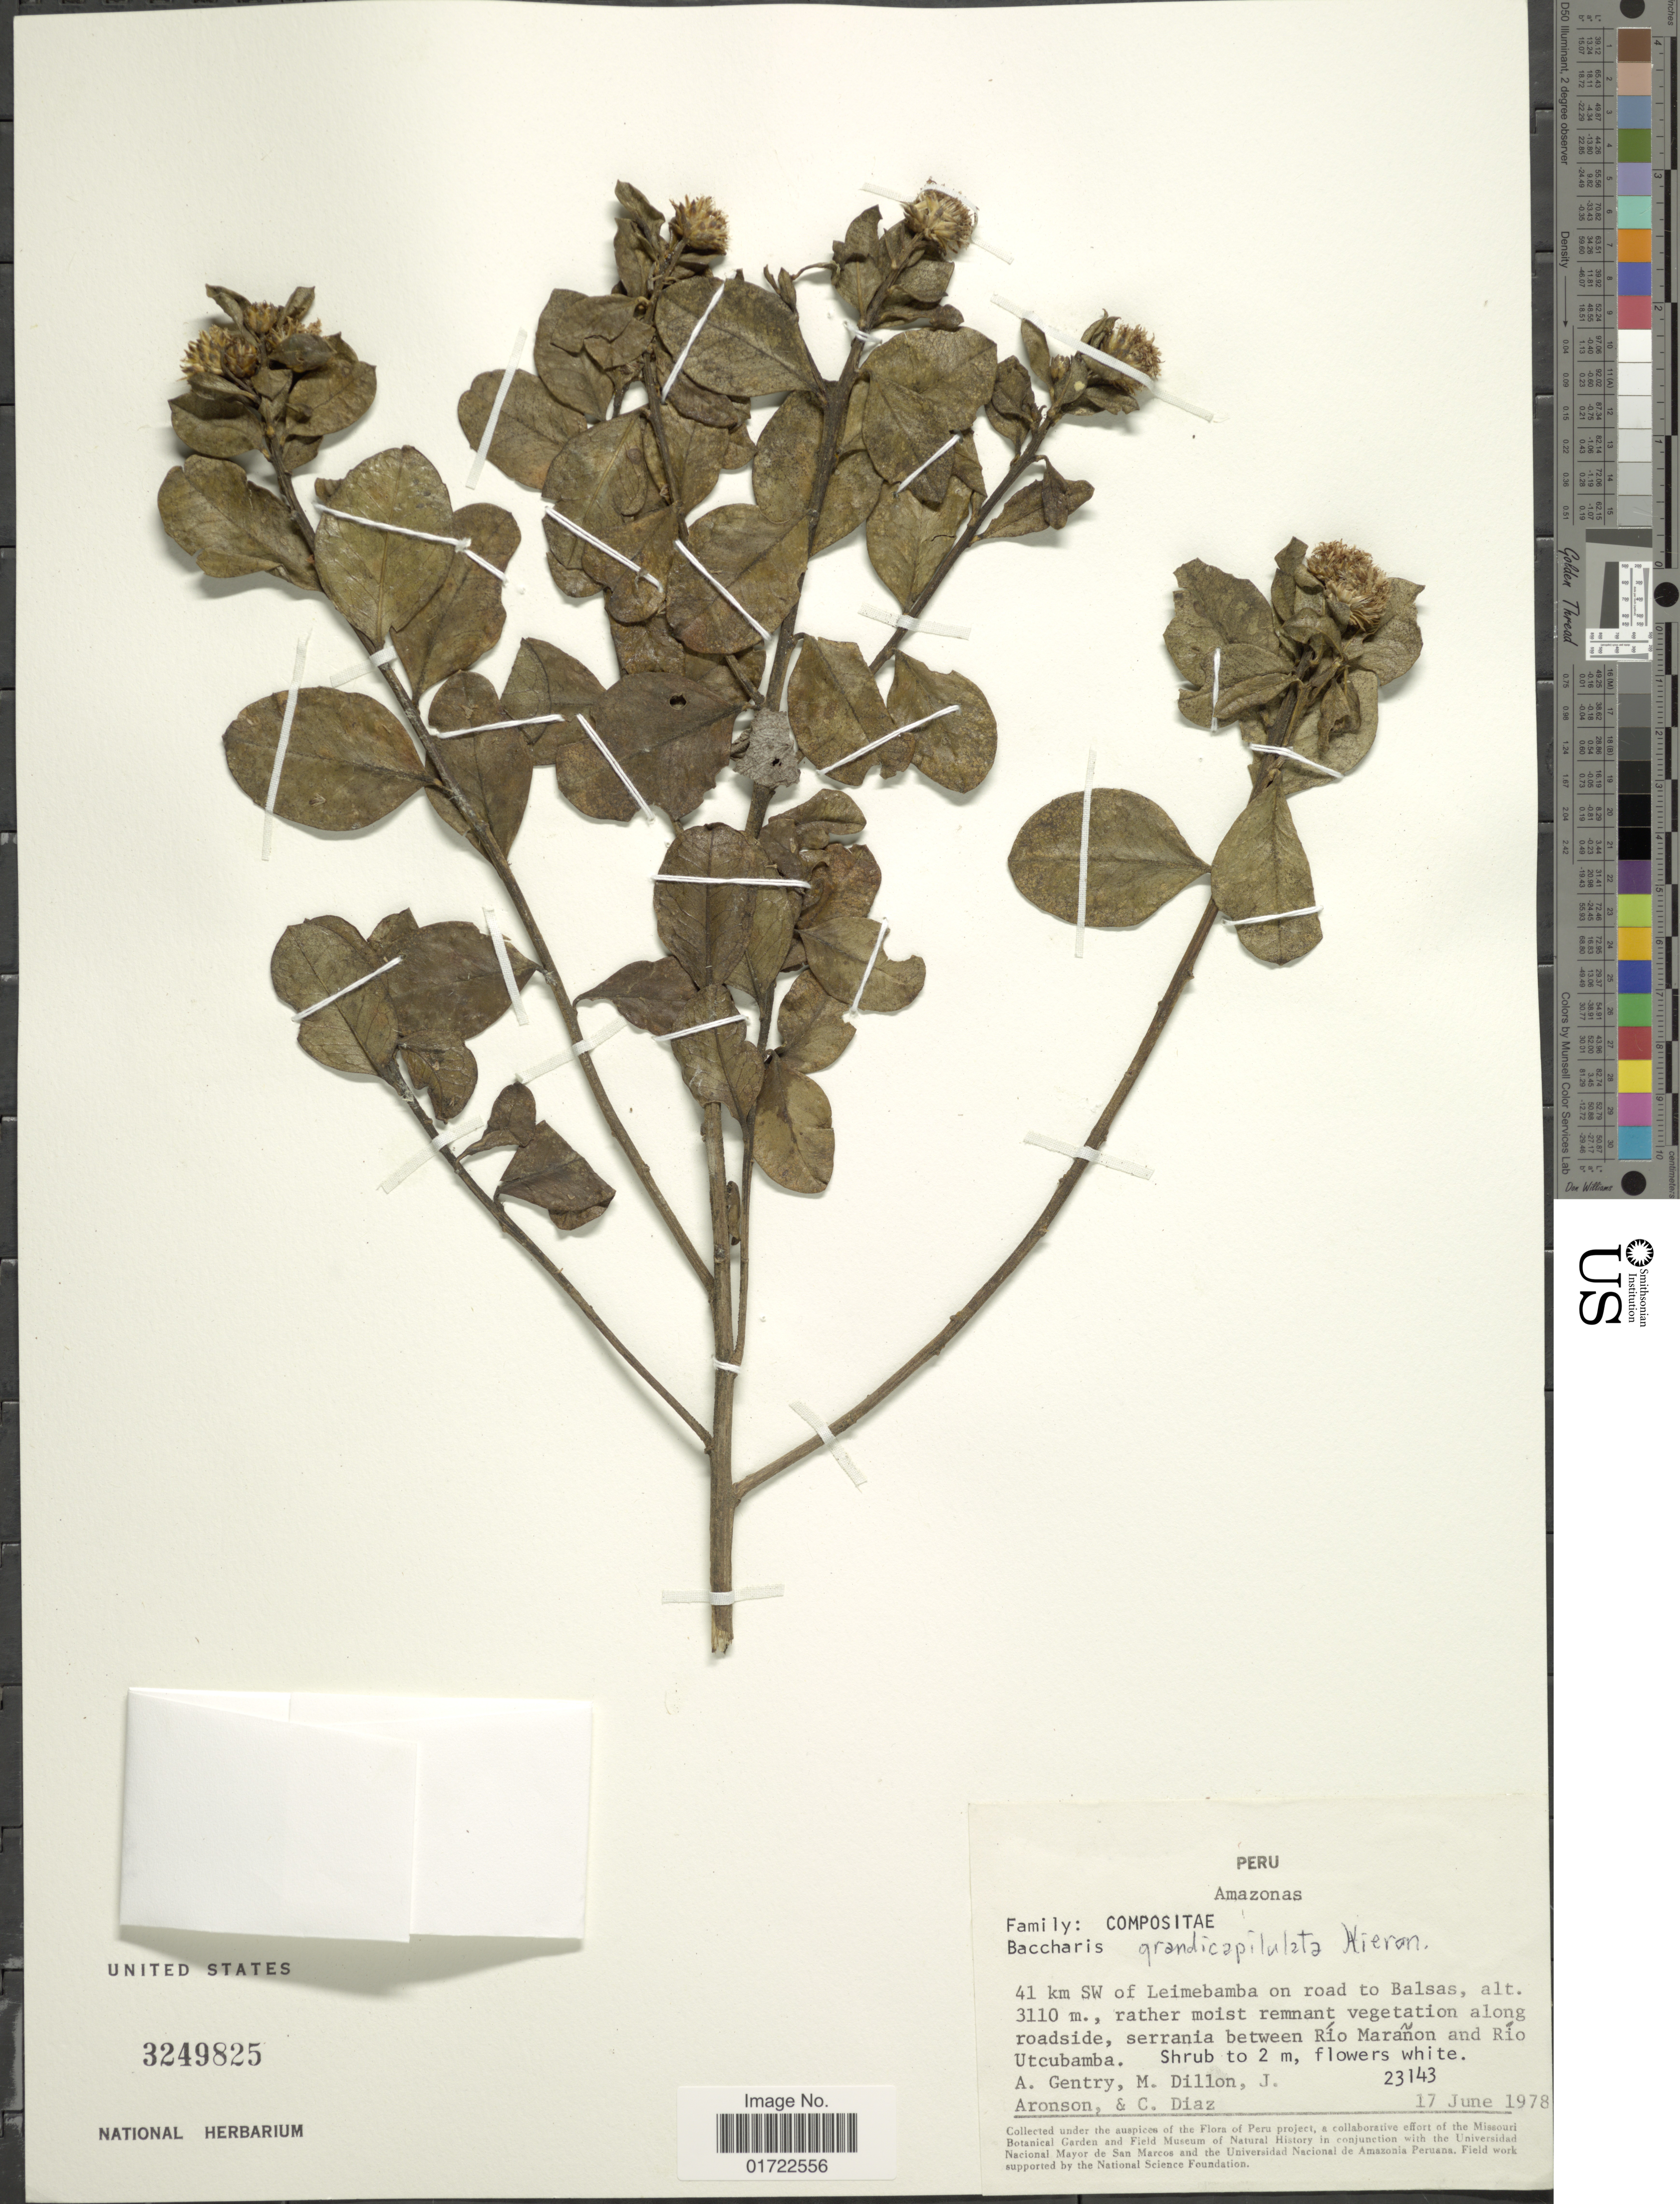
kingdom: Plantae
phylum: Tracheophyta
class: Magnoliopsida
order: Asterales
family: Asteraceae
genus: Baccharis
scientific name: Baccharis grandicapitulata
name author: Hieron.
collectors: A. H. Gentry, M. O. Dillon, J. Aronson & C. Díaz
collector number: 23143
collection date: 1978-06-17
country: Peru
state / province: Amazonas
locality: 41 km SW of Leimebamba on road to Balsas, rather moist remnant vegetation along roadside, serrania between Rio Maranon and Rio Utcubamba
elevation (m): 3110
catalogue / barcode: US 3249825